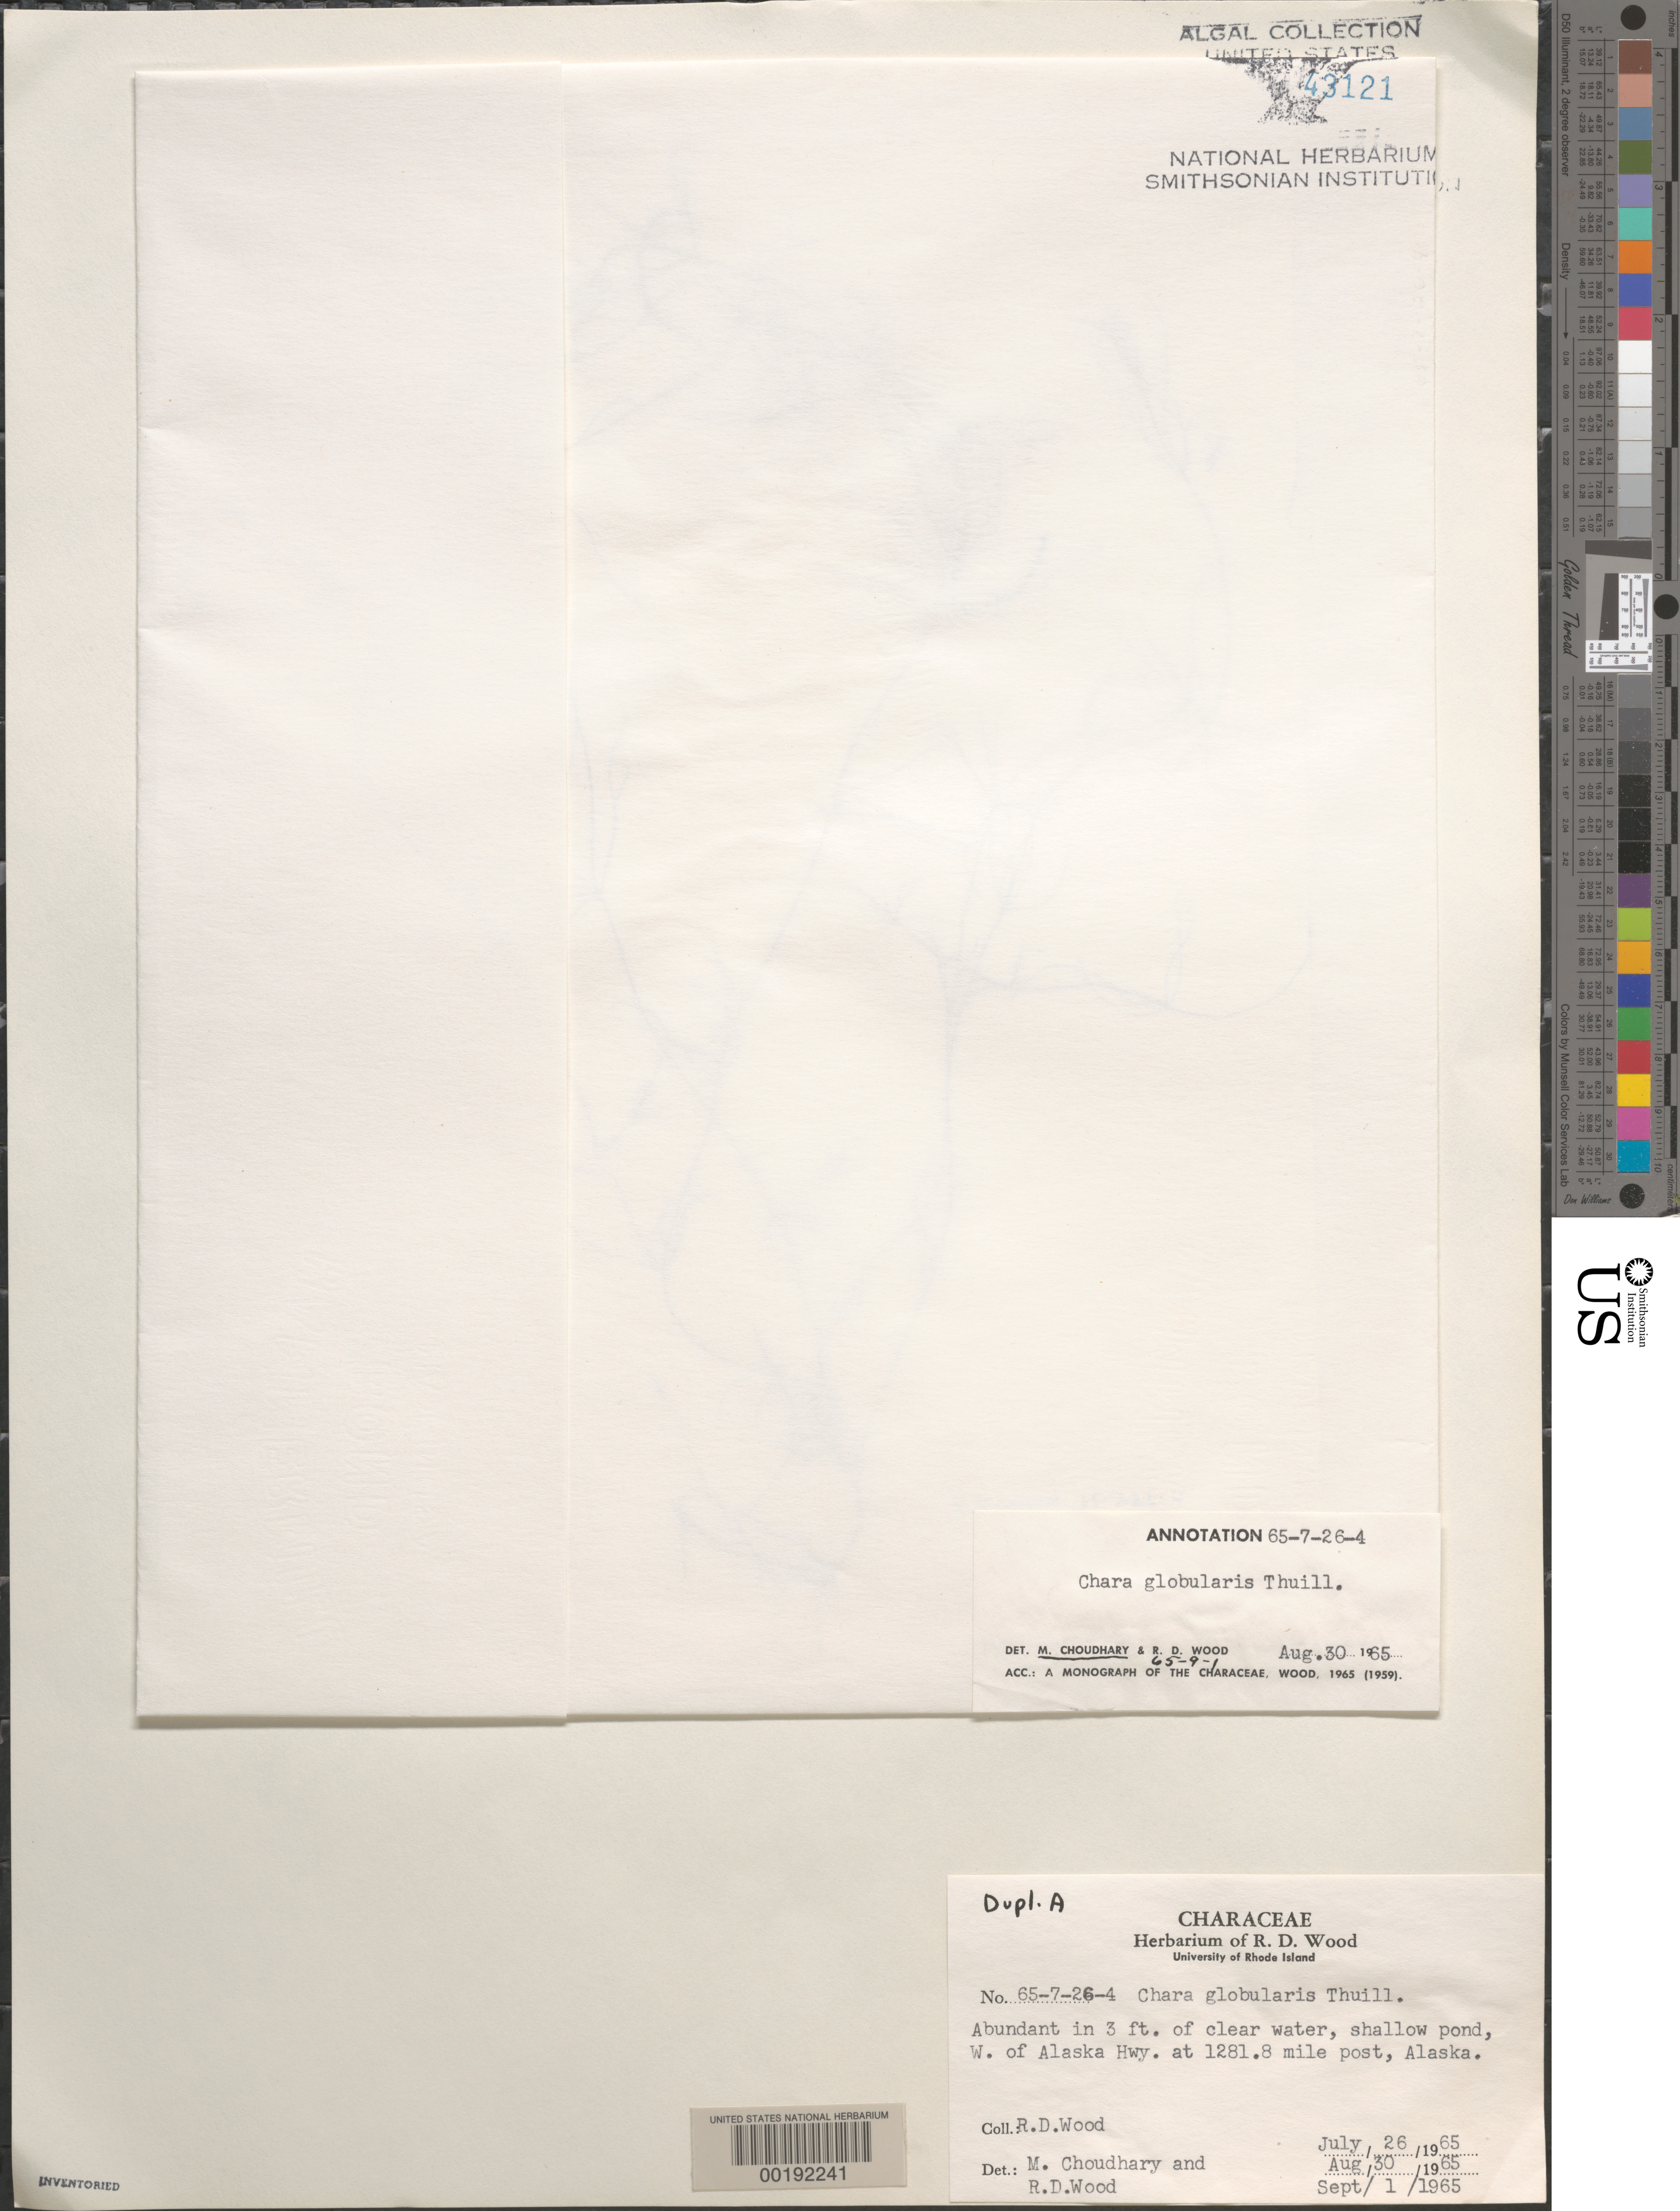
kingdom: Plantae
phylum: Charophyta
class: Charophyceae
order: Charales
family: Characeae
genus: Chara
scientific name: Chara globularis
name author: Thuiller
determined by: Wood, R. D.; Choudhary, M. C.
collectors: R. Wood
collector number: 65-7-26-4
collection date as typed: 26 Jul 1965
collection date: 1965-07-26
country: United States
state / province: Alaska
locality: West of Alaska Highway, milepost 1281.8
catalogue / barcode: US 43121